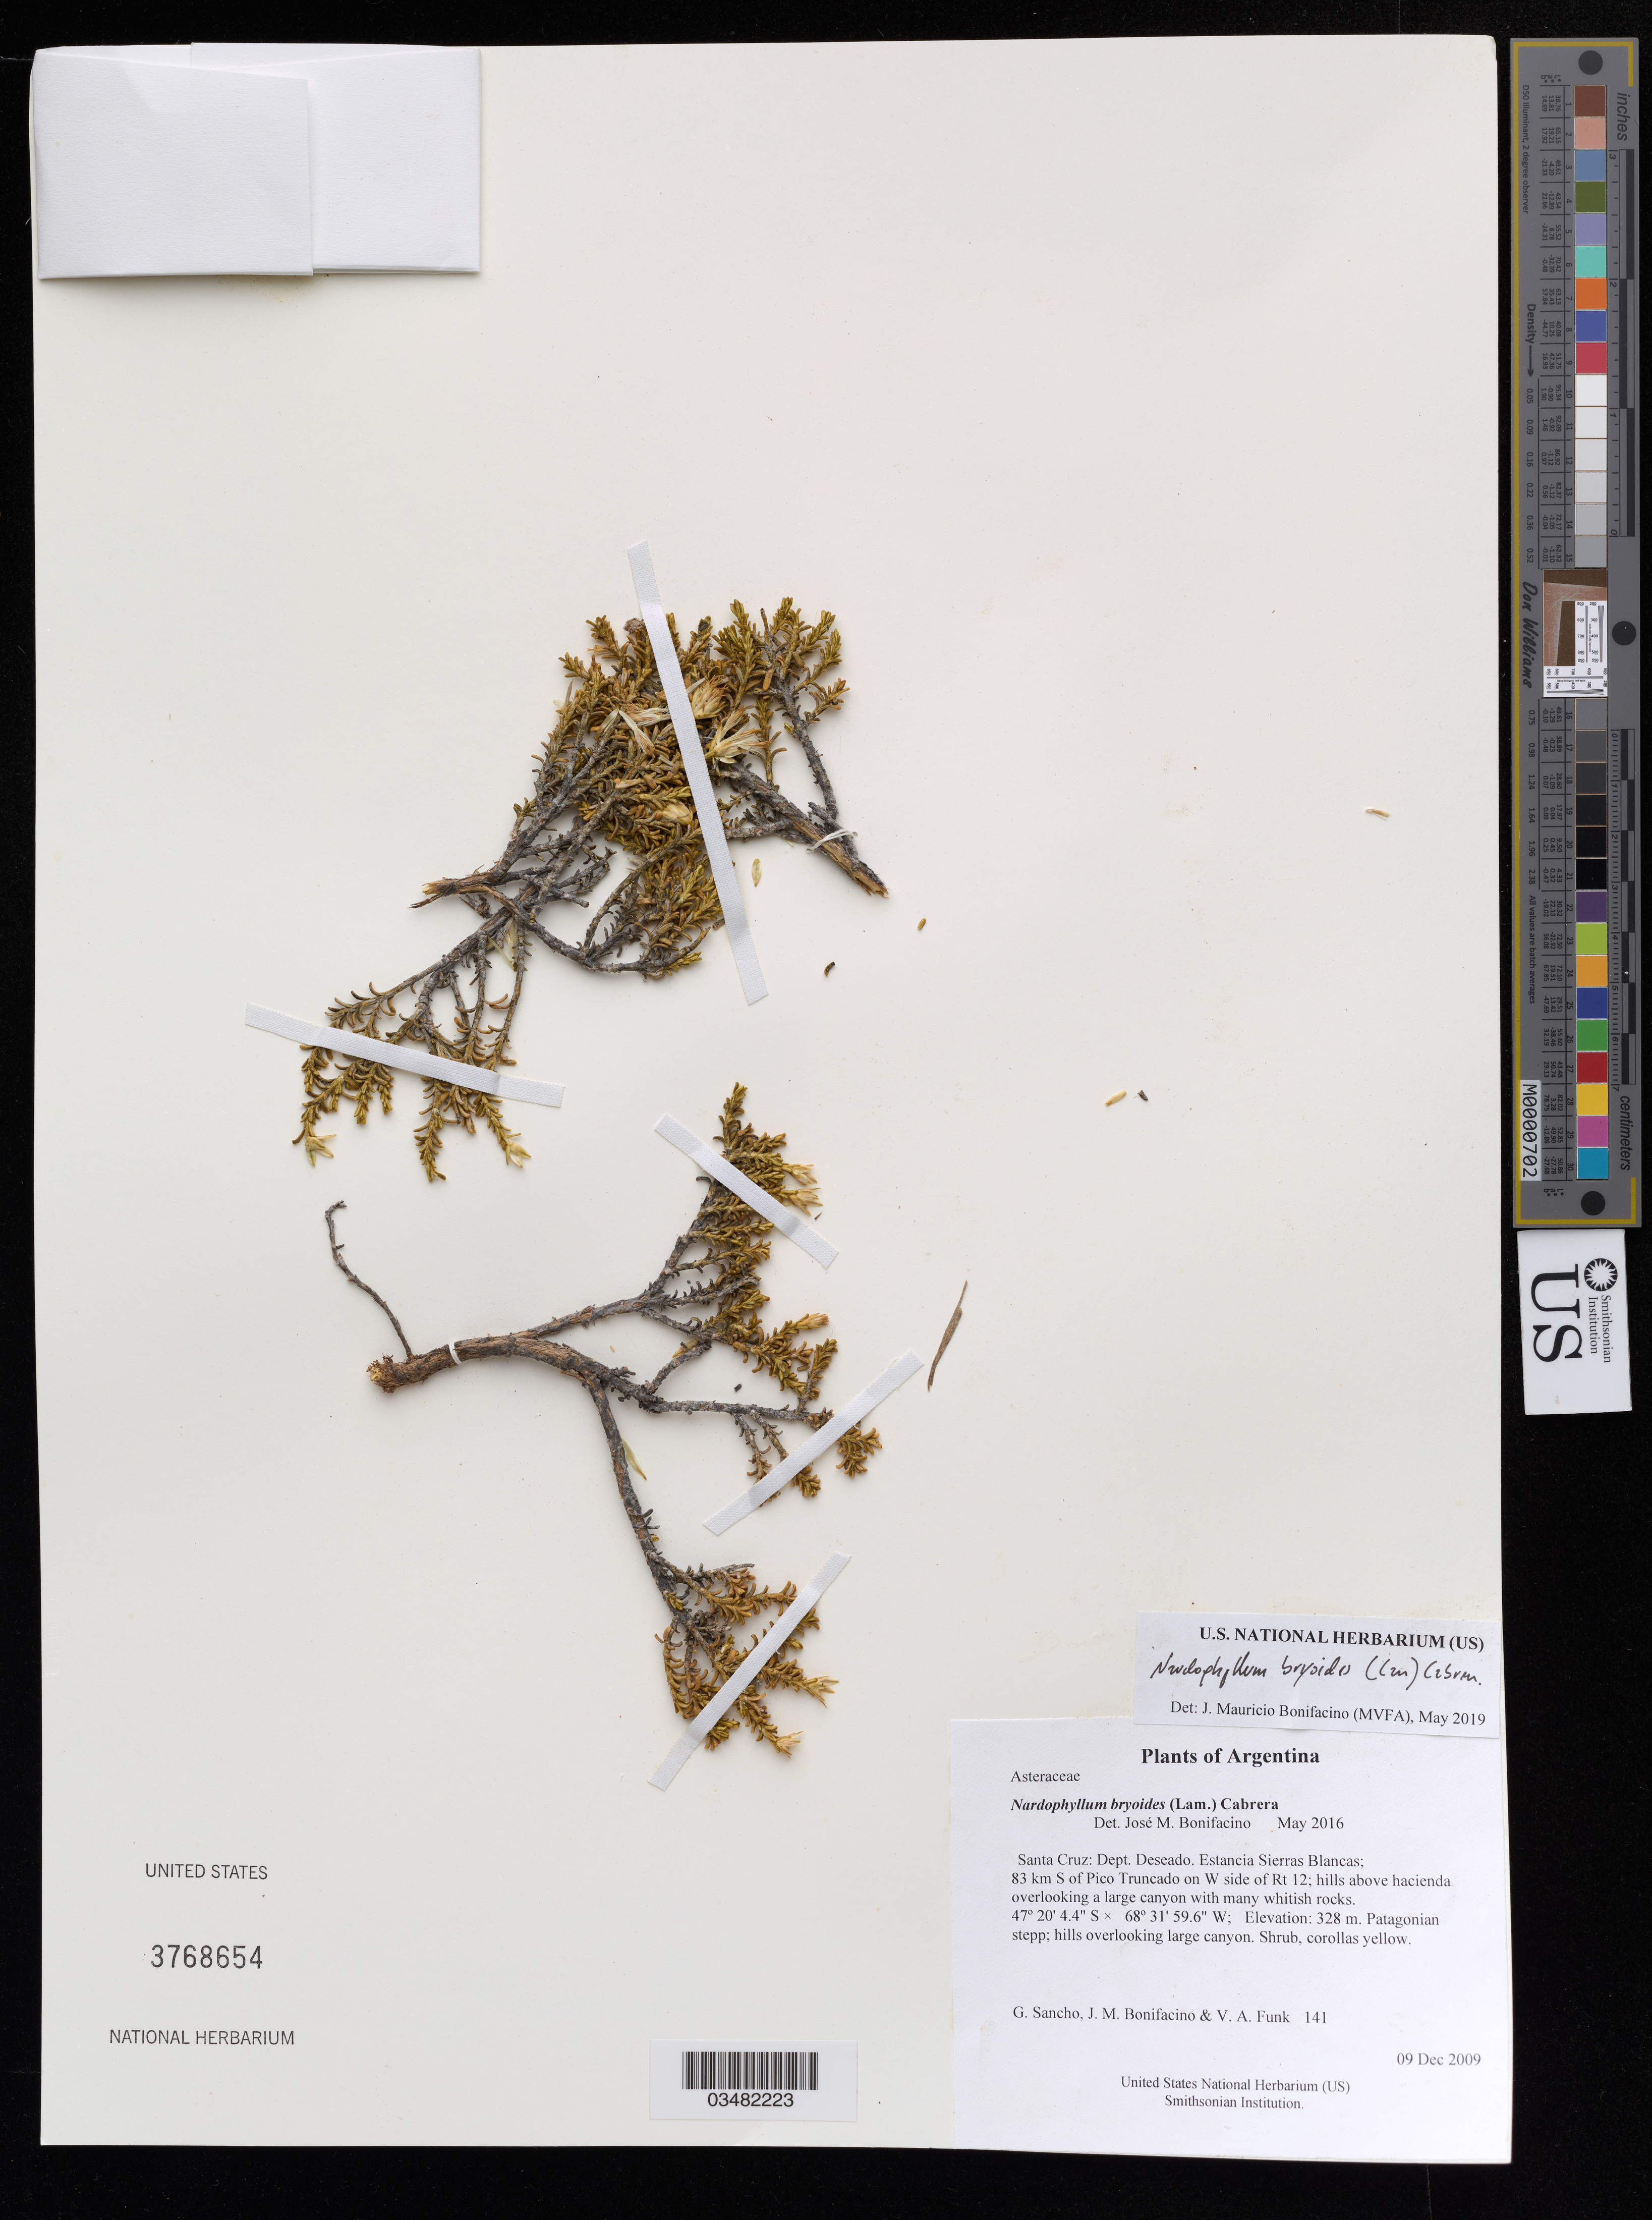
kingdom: Plantae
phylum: Tracheophyta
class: Magnoliopsida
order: Asterales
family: Asteraceae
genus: Nardophyllum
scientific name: Nardophyllum bryoides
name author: (Lam.) Cabrera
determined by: Bonifacino, José Mauricio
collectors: G. Sancho, M. Bonifacino & V. Funk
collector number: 141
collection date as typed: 9 Dec 2009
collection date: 2009-12-09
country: Argentina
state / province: Santa Cruz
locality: Dept. Deseado. Estancia Sierras Blancas; 83 km S of Pico Truncado on W side of Rt 12; hills above hacienda overlooking a large canyon with many whitish rocks.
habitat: Patagonian stepp; hills overlooking large canyon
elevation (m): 328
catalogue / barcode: US 3768654